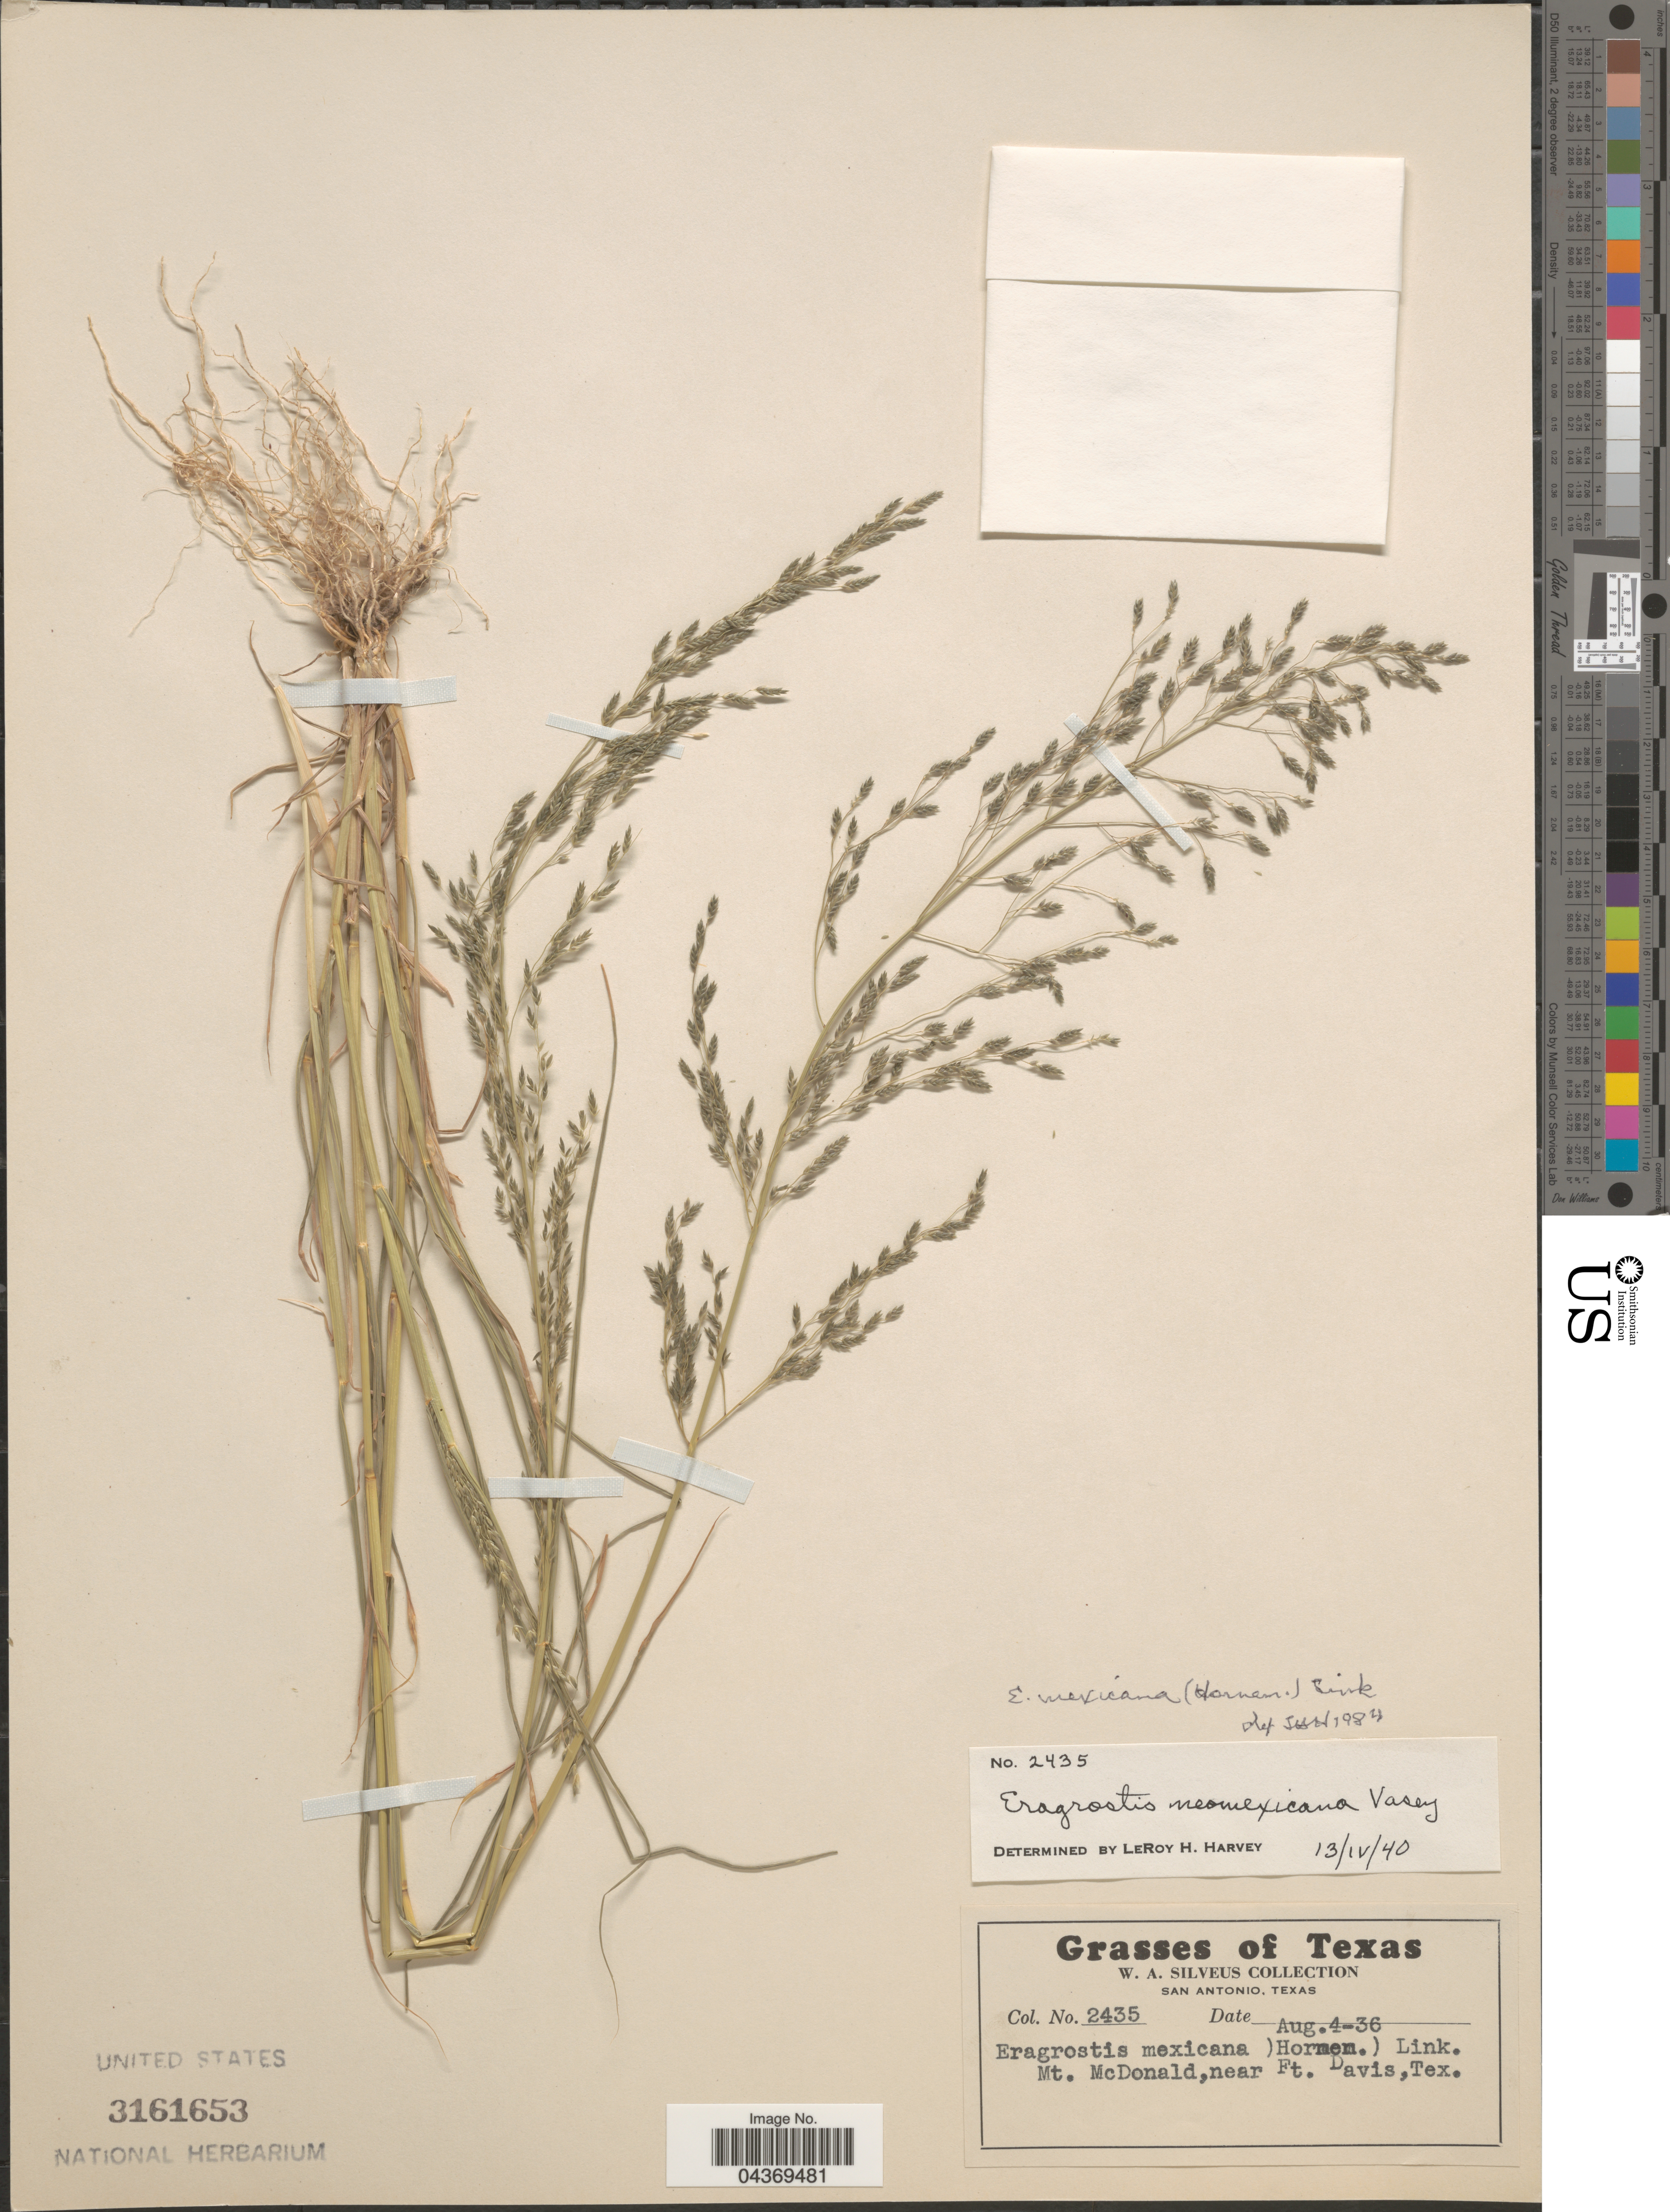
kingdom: Plantae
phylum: Tracheophyta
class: Liliopsida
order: Poales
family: Poaceae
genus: Eragrostis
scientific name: Eragrostis mexicana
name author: (Hornem.) Link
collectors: W. Silveus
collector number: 2435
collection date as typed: Transcribed d/m/y: 4/8/36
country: United States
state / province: Texas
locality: Mt. McDonald,near Ft. Davis.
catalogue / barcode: US 3161653